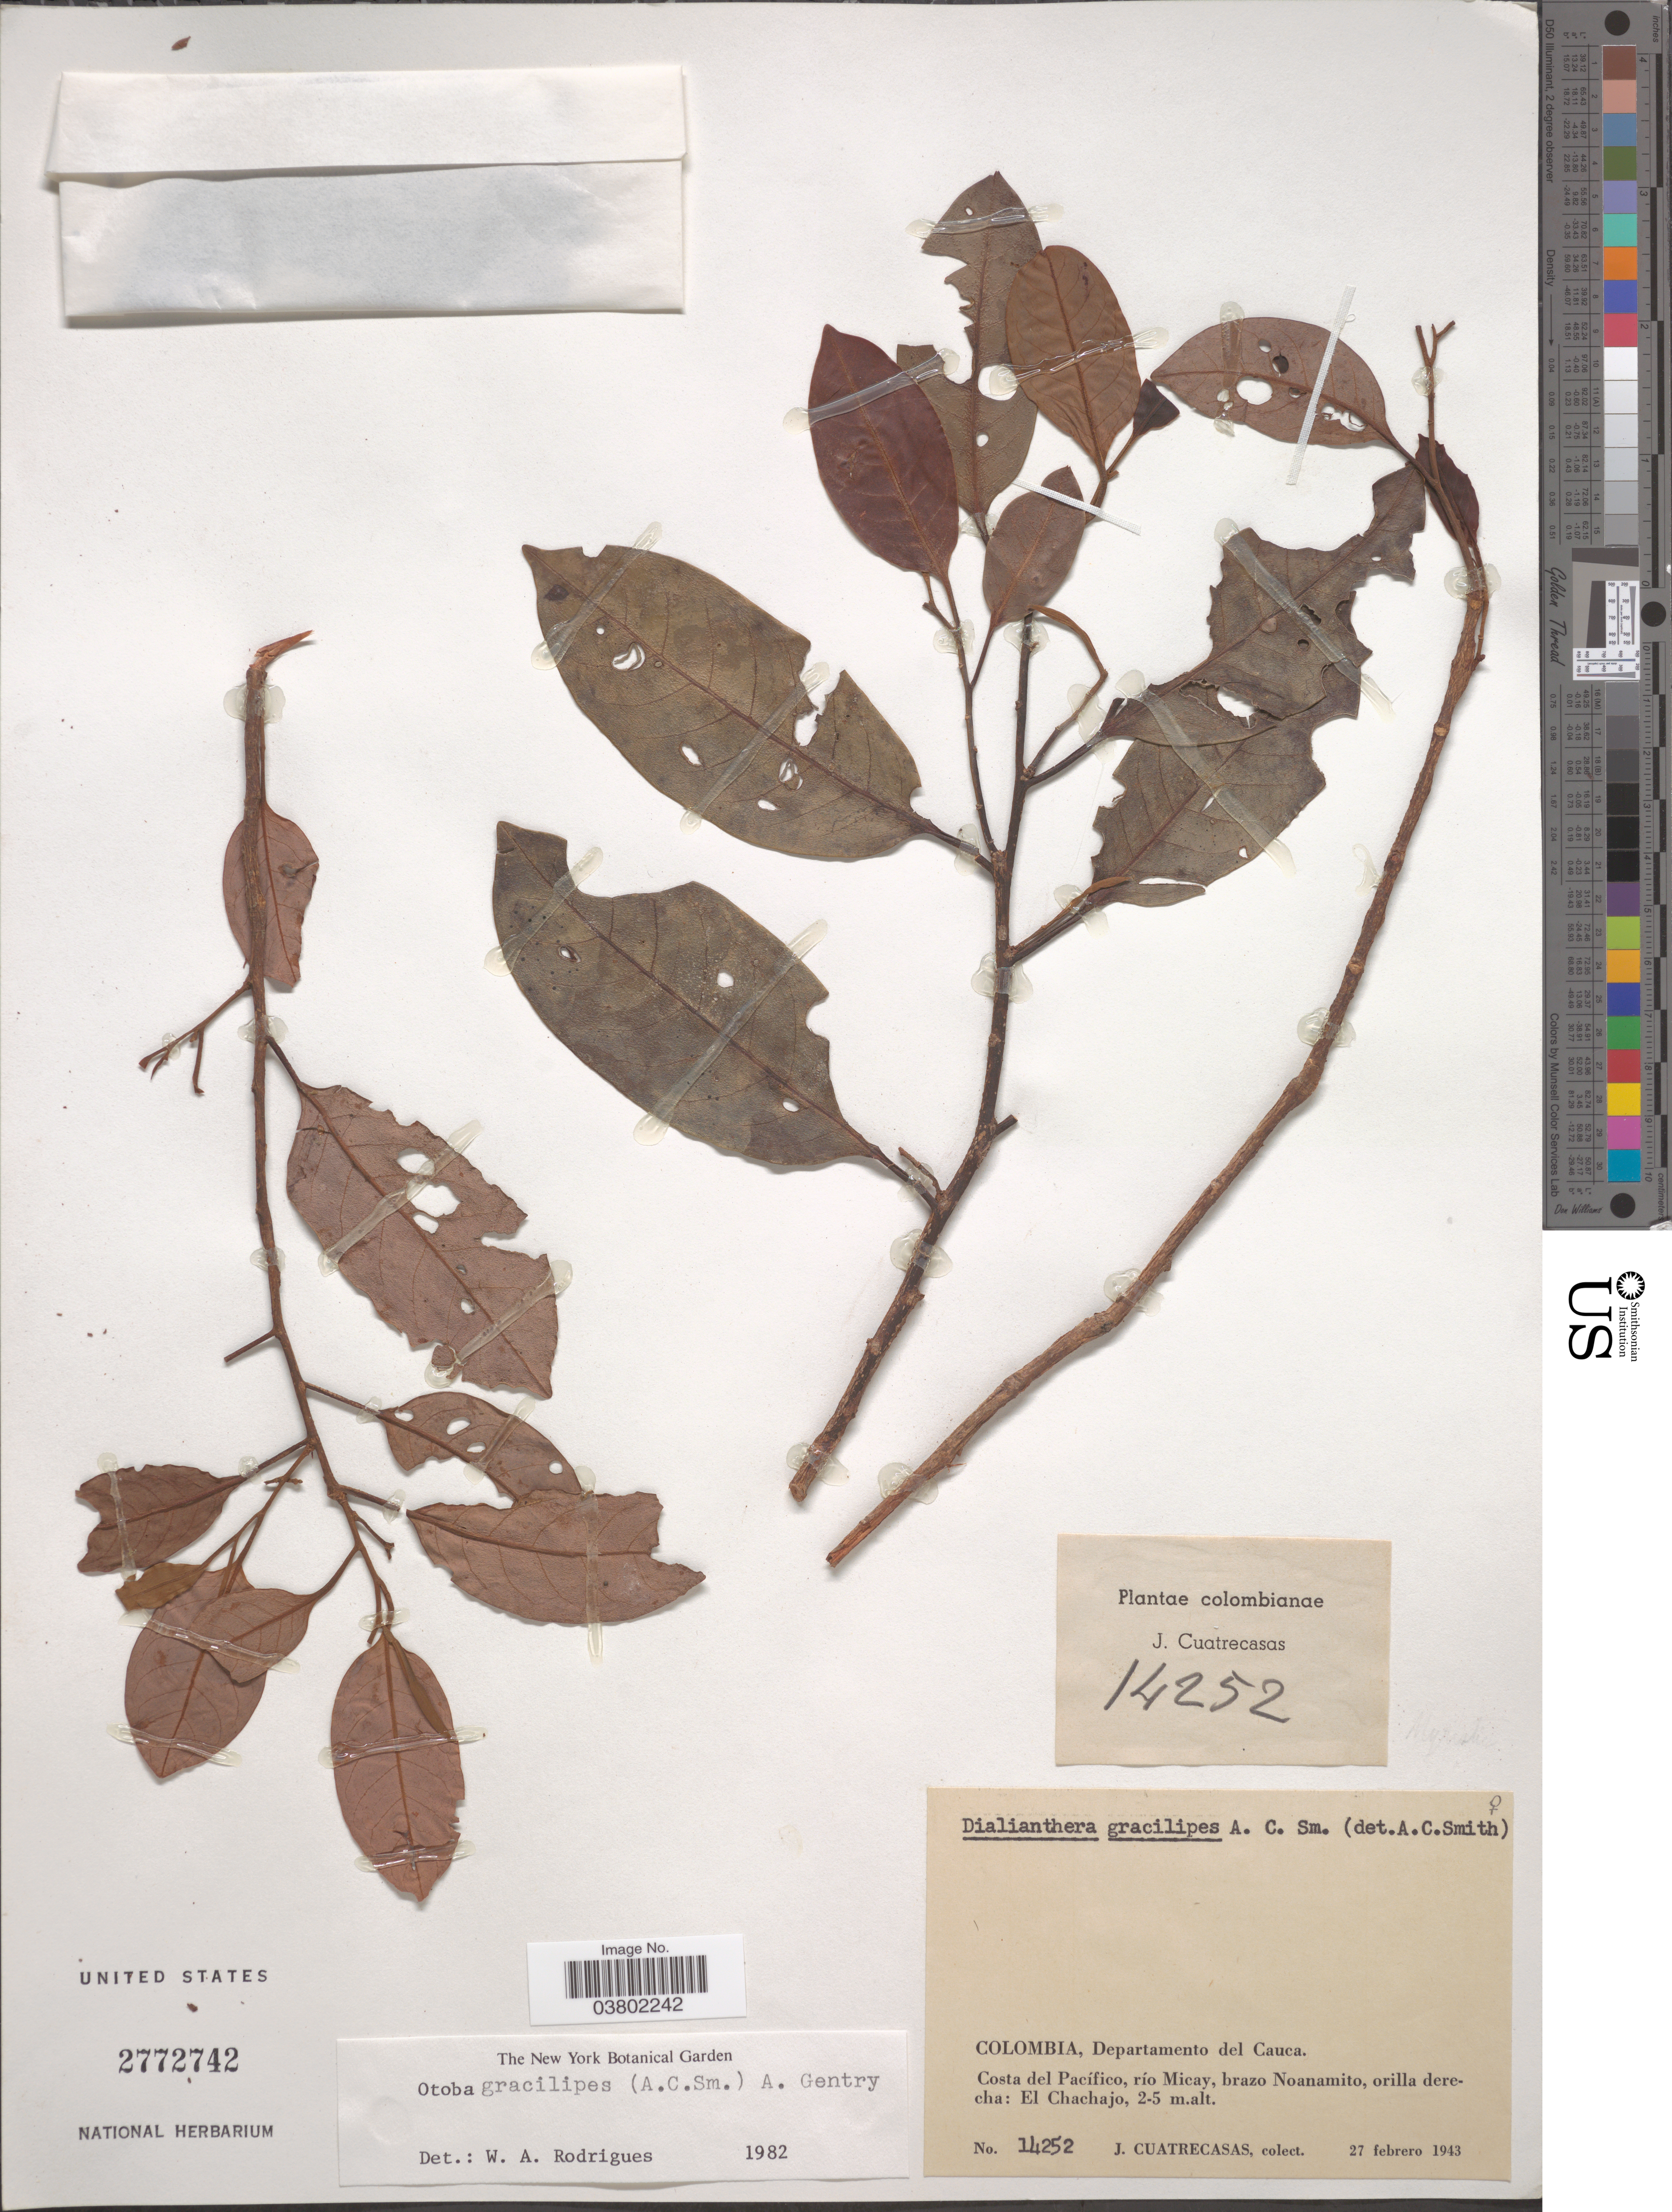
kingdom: Plantae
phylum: Tracheophyta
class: Magnoliopsida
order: Magnoliales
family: Myristicaceae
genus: Otoba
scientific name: Otoba gracilipes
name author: (A.C. Sm.) A.H. Gentry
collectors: J. Cuatrecasas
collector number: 14252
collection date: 1943-02-27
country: Colombia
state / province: Cauca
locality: Departamento del Cauca. Costa del Pacífico, río Micay, brazo Noanamito, orilla derecha: El Chachajo.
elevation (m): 2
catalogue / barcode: US 2772742